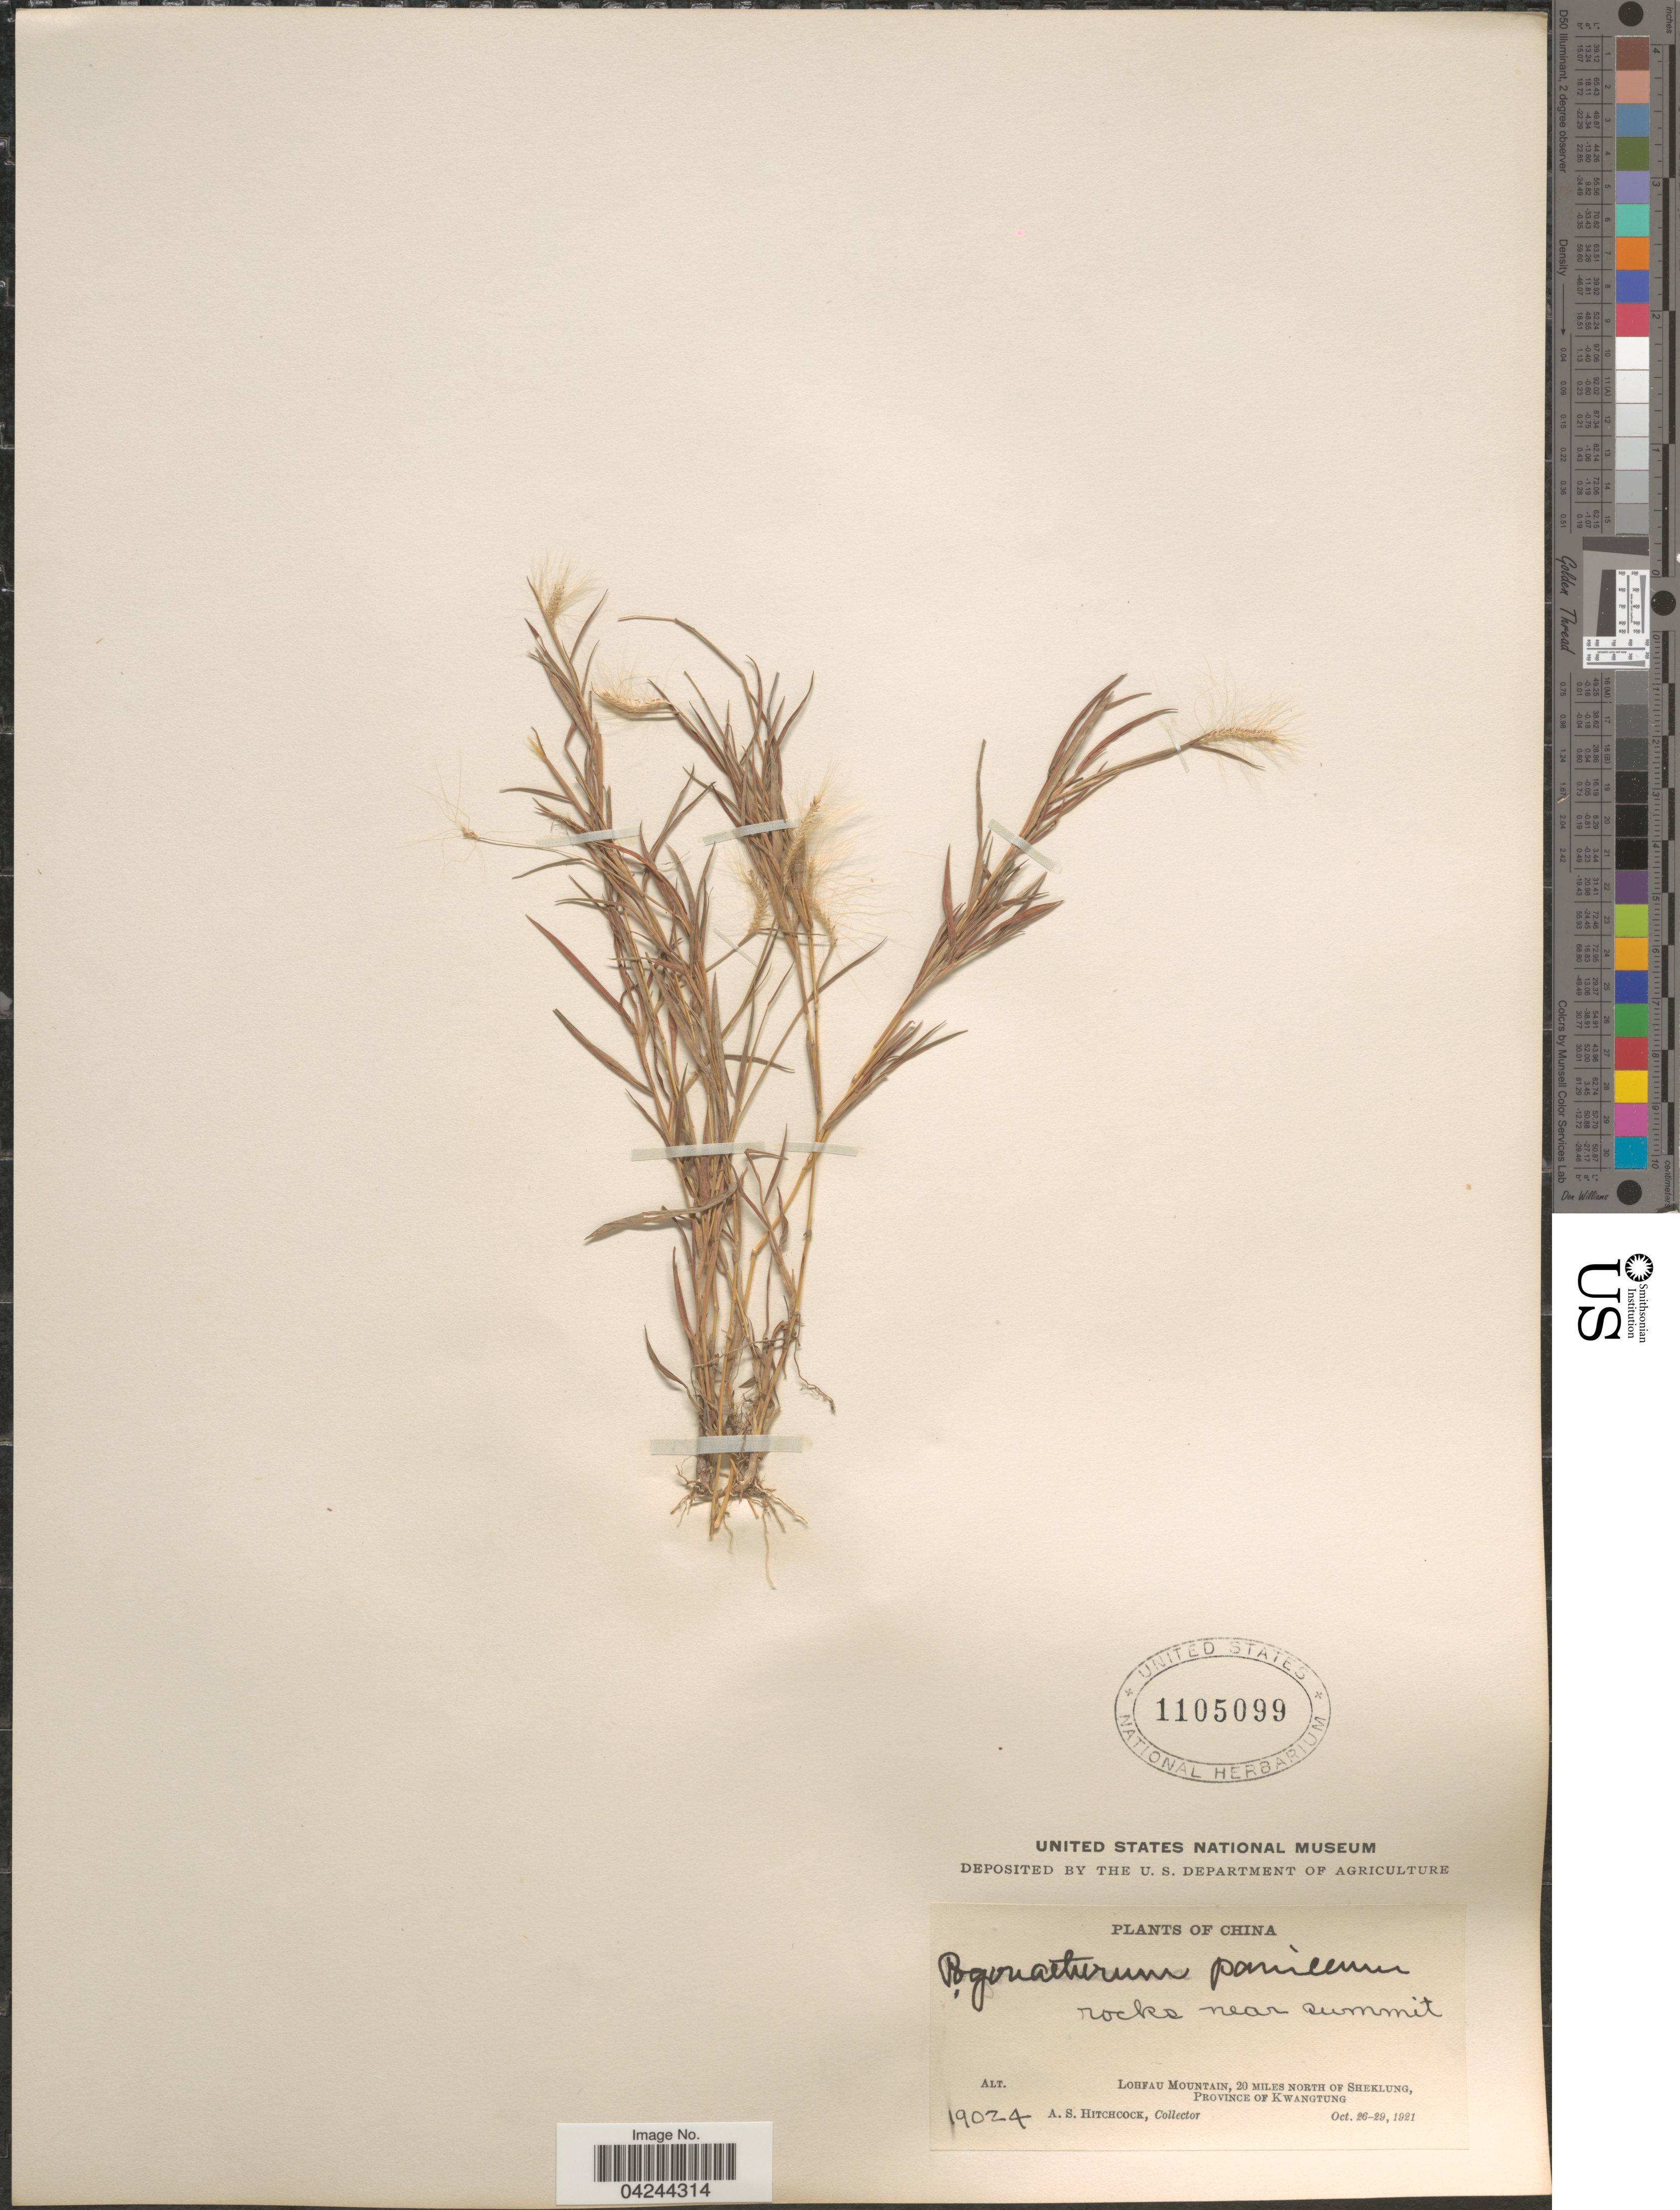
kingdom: Plantae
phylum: Tracheophyta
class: Liliopsida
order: Poales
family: Poaceae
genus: Pogonatherum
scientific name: Pogonatherum crinitum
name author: (Thunb.) Kunth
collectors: A. S. Hitchcock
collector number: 19024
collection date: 1921-10-26/1921-10-29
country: China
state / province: Guangdong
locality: Rocks near summit. Lohfau Mountain, 20 miles north of Sheklung, Province of Kwangtung.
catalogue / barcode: US 1105099